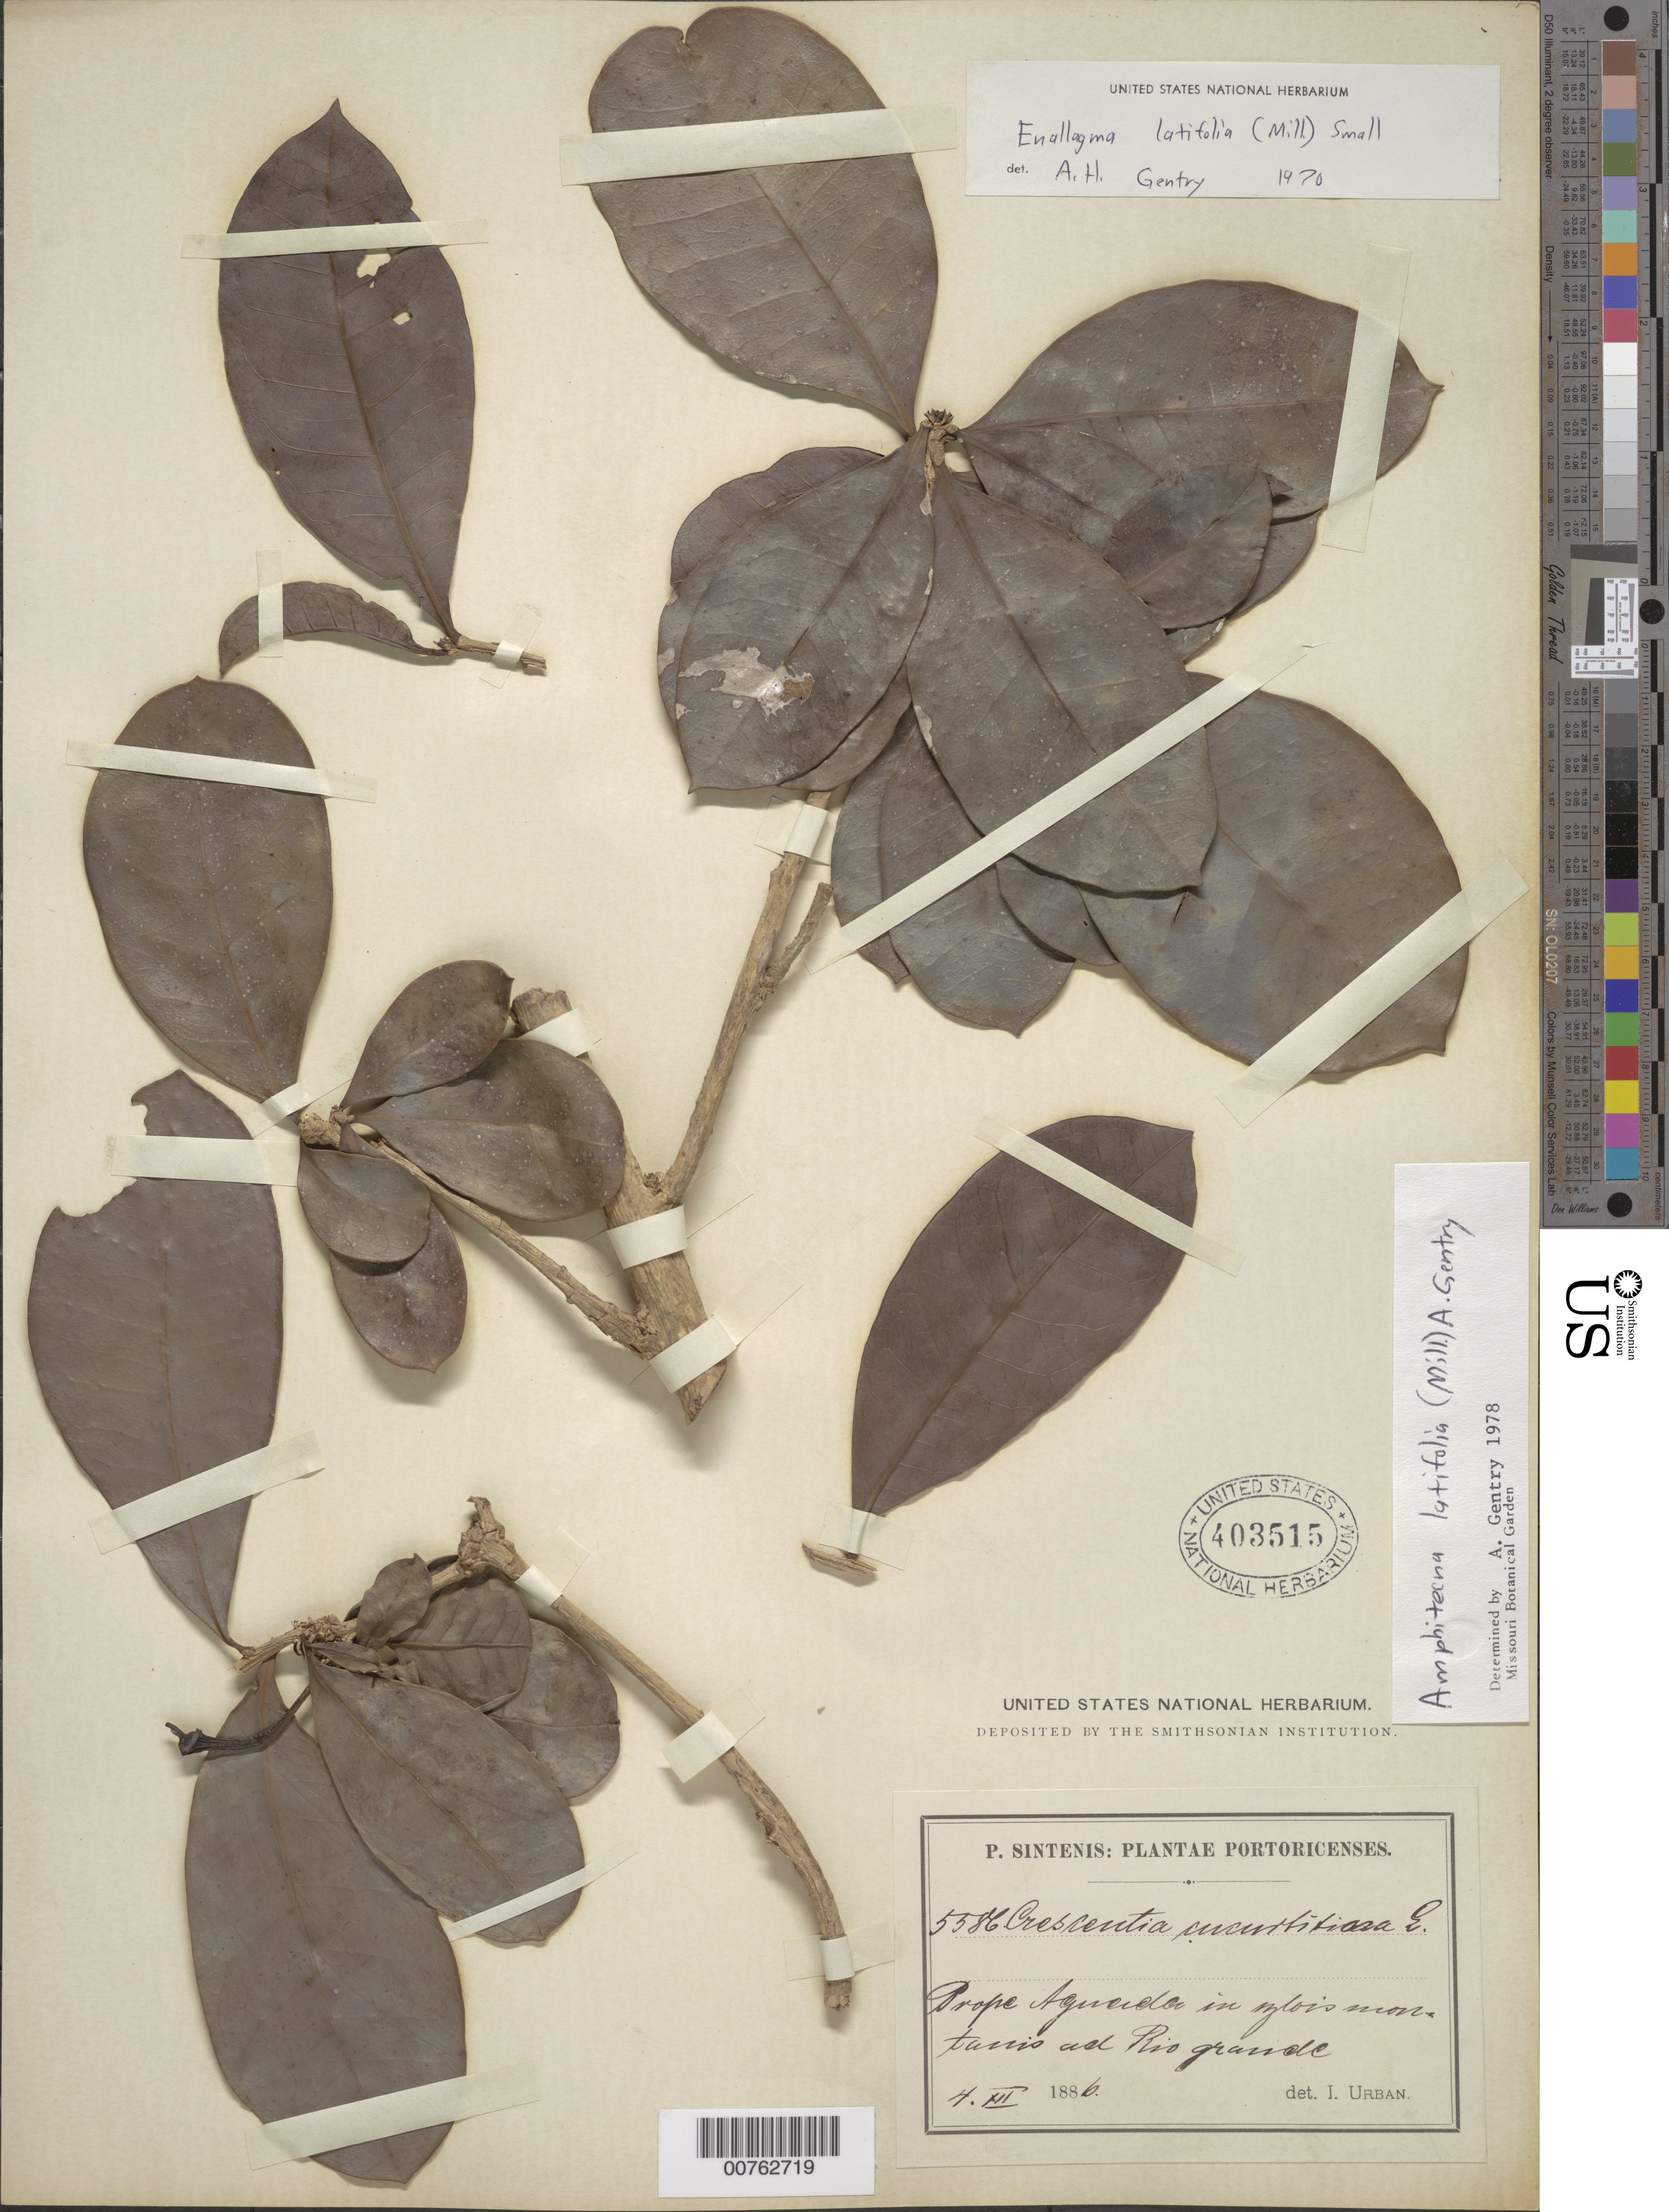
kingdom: Plantae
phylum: Tracheophyta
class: Magnoliopsida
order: Lamiales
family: Bignoniaceae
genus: Amphitecna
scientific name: Amphitecna latifolia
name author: (Mill.) A.H. Gentry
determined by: Gentry, A. H.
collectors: P. Sintenis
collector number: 5586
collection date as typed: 04 Dec 1886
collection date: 1886-12-04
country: Puerto Rico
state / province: Río Grande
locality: Prope Aguado in sylvis montanis ad Río Grande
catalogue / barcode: US 403515